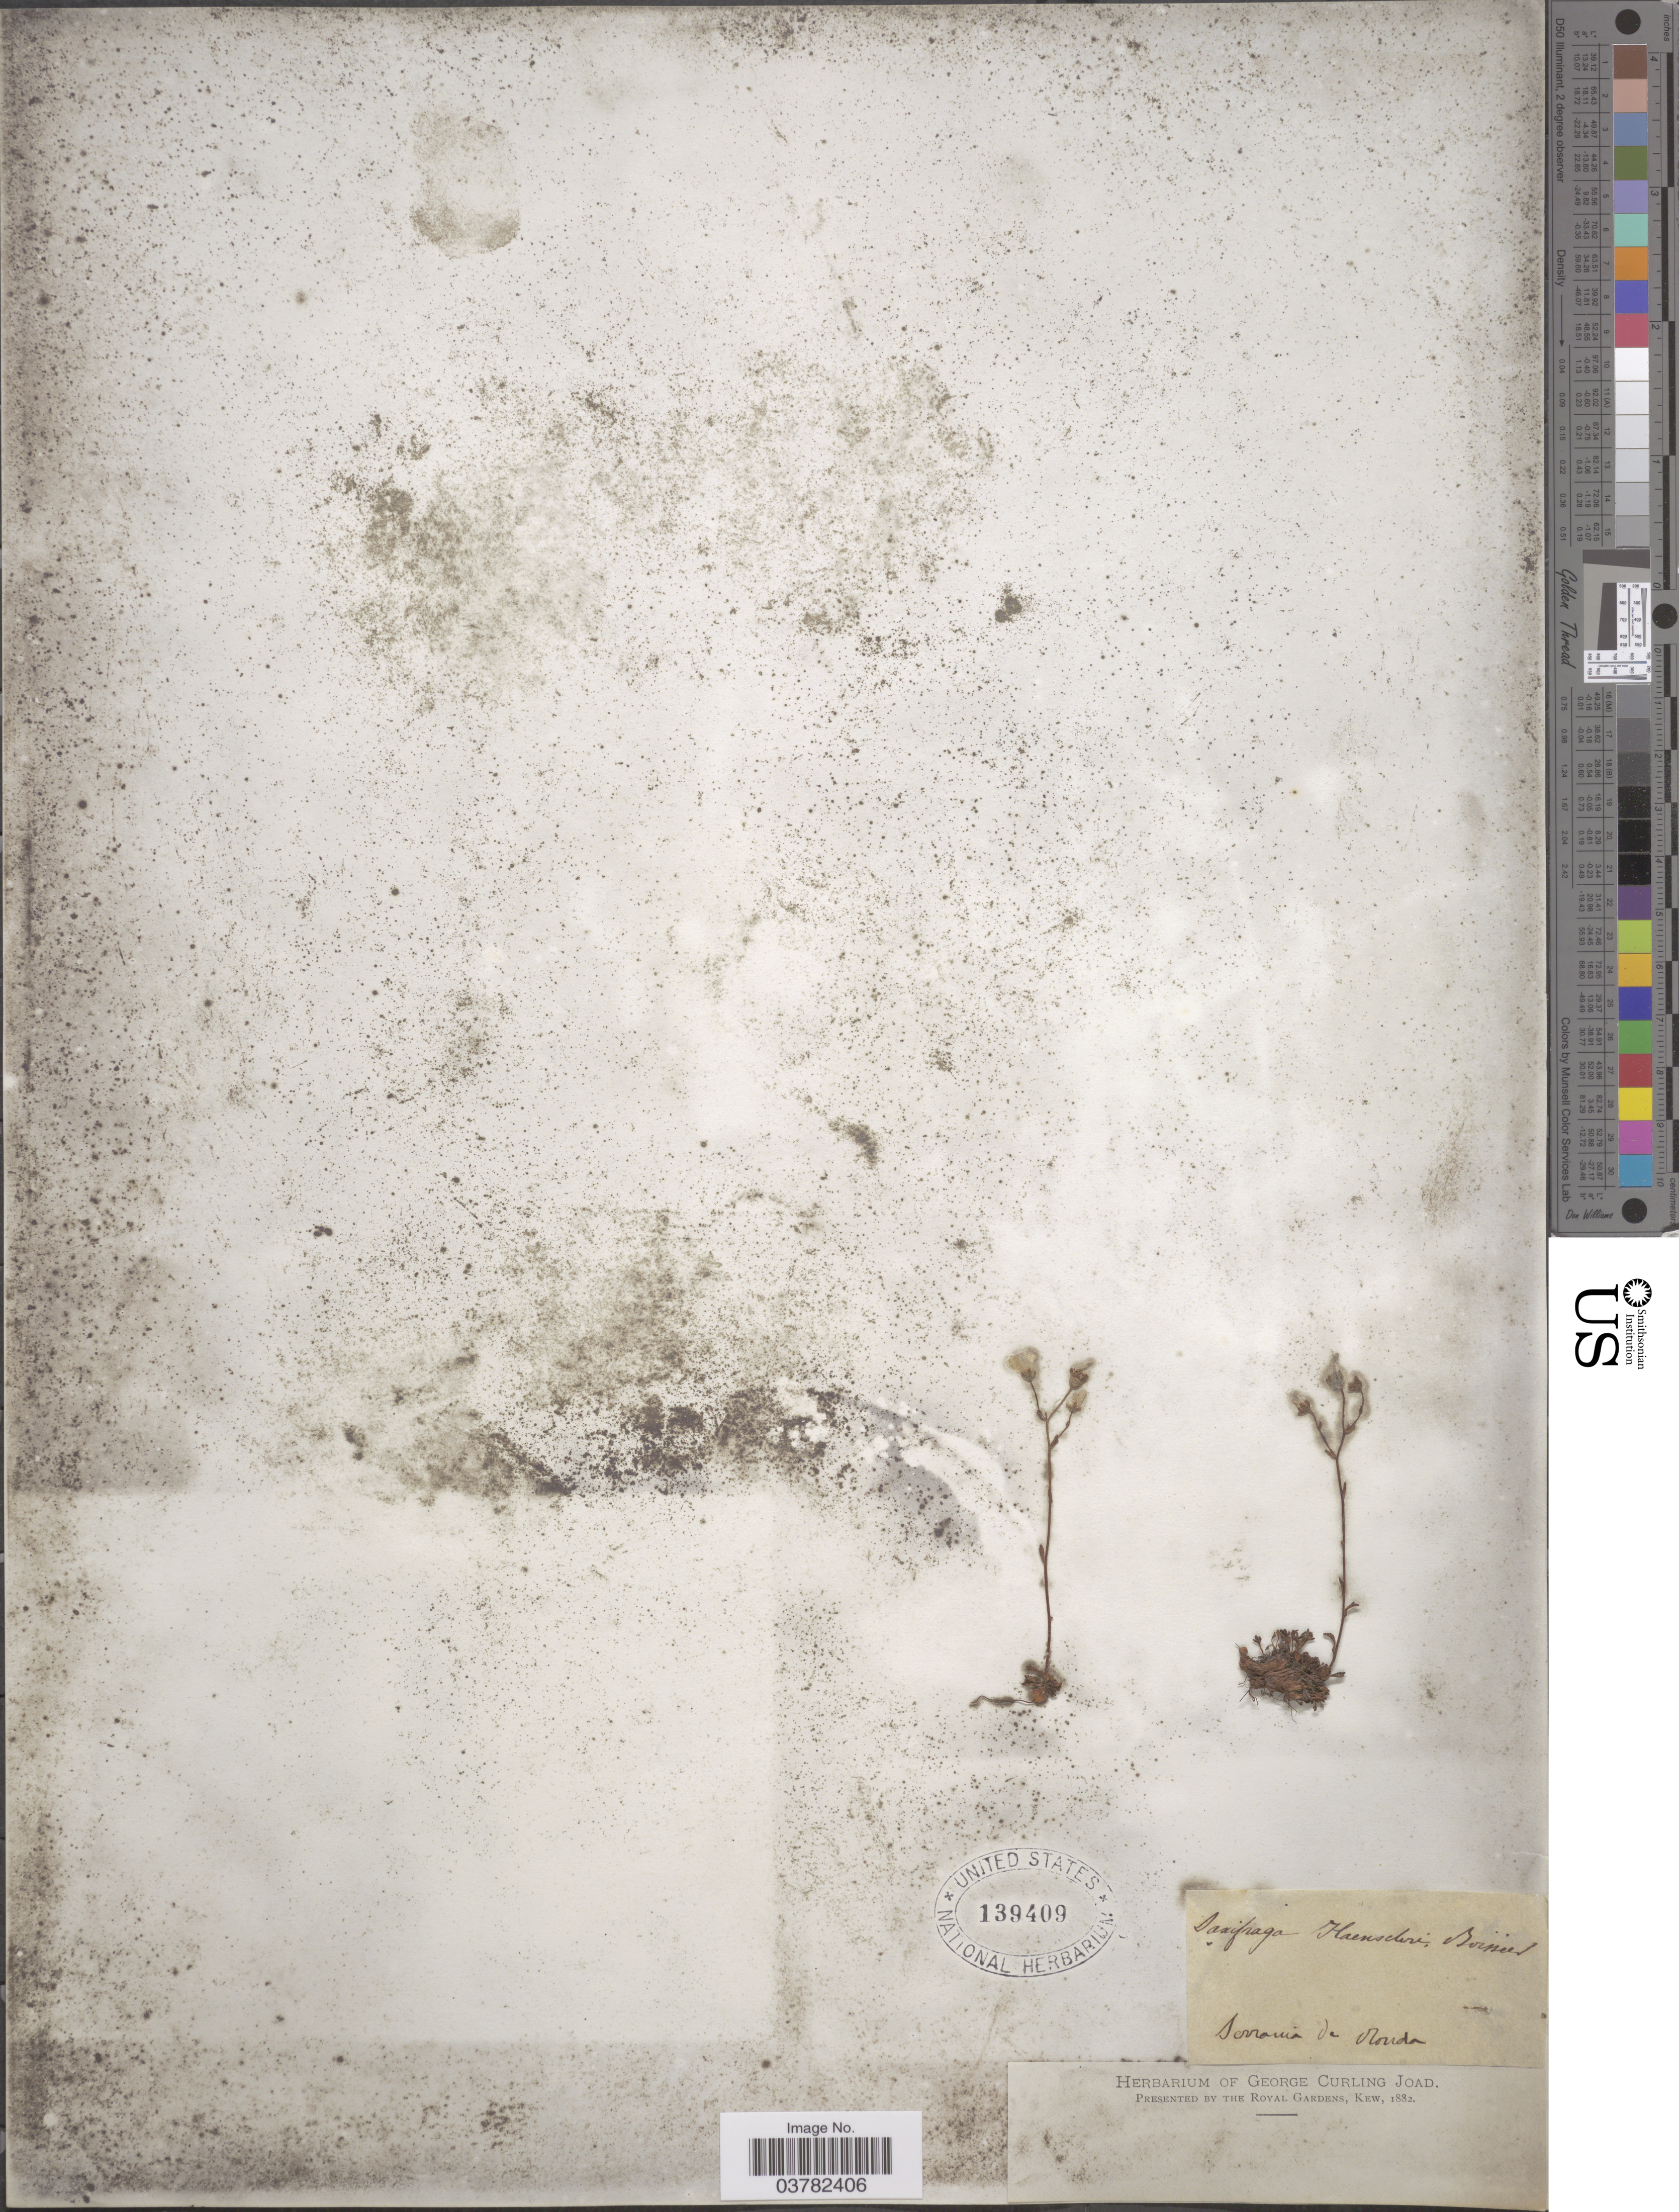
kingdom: Plantae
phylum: Tracheophyta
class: Magnoliopsida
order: Saxifragales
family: Saxifragaceae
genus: Saxifraga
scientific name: Saxifraga haenseleri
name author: Boiss. & Reut.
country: Spain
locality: Serrania de Ronda.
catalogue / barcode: US 139409